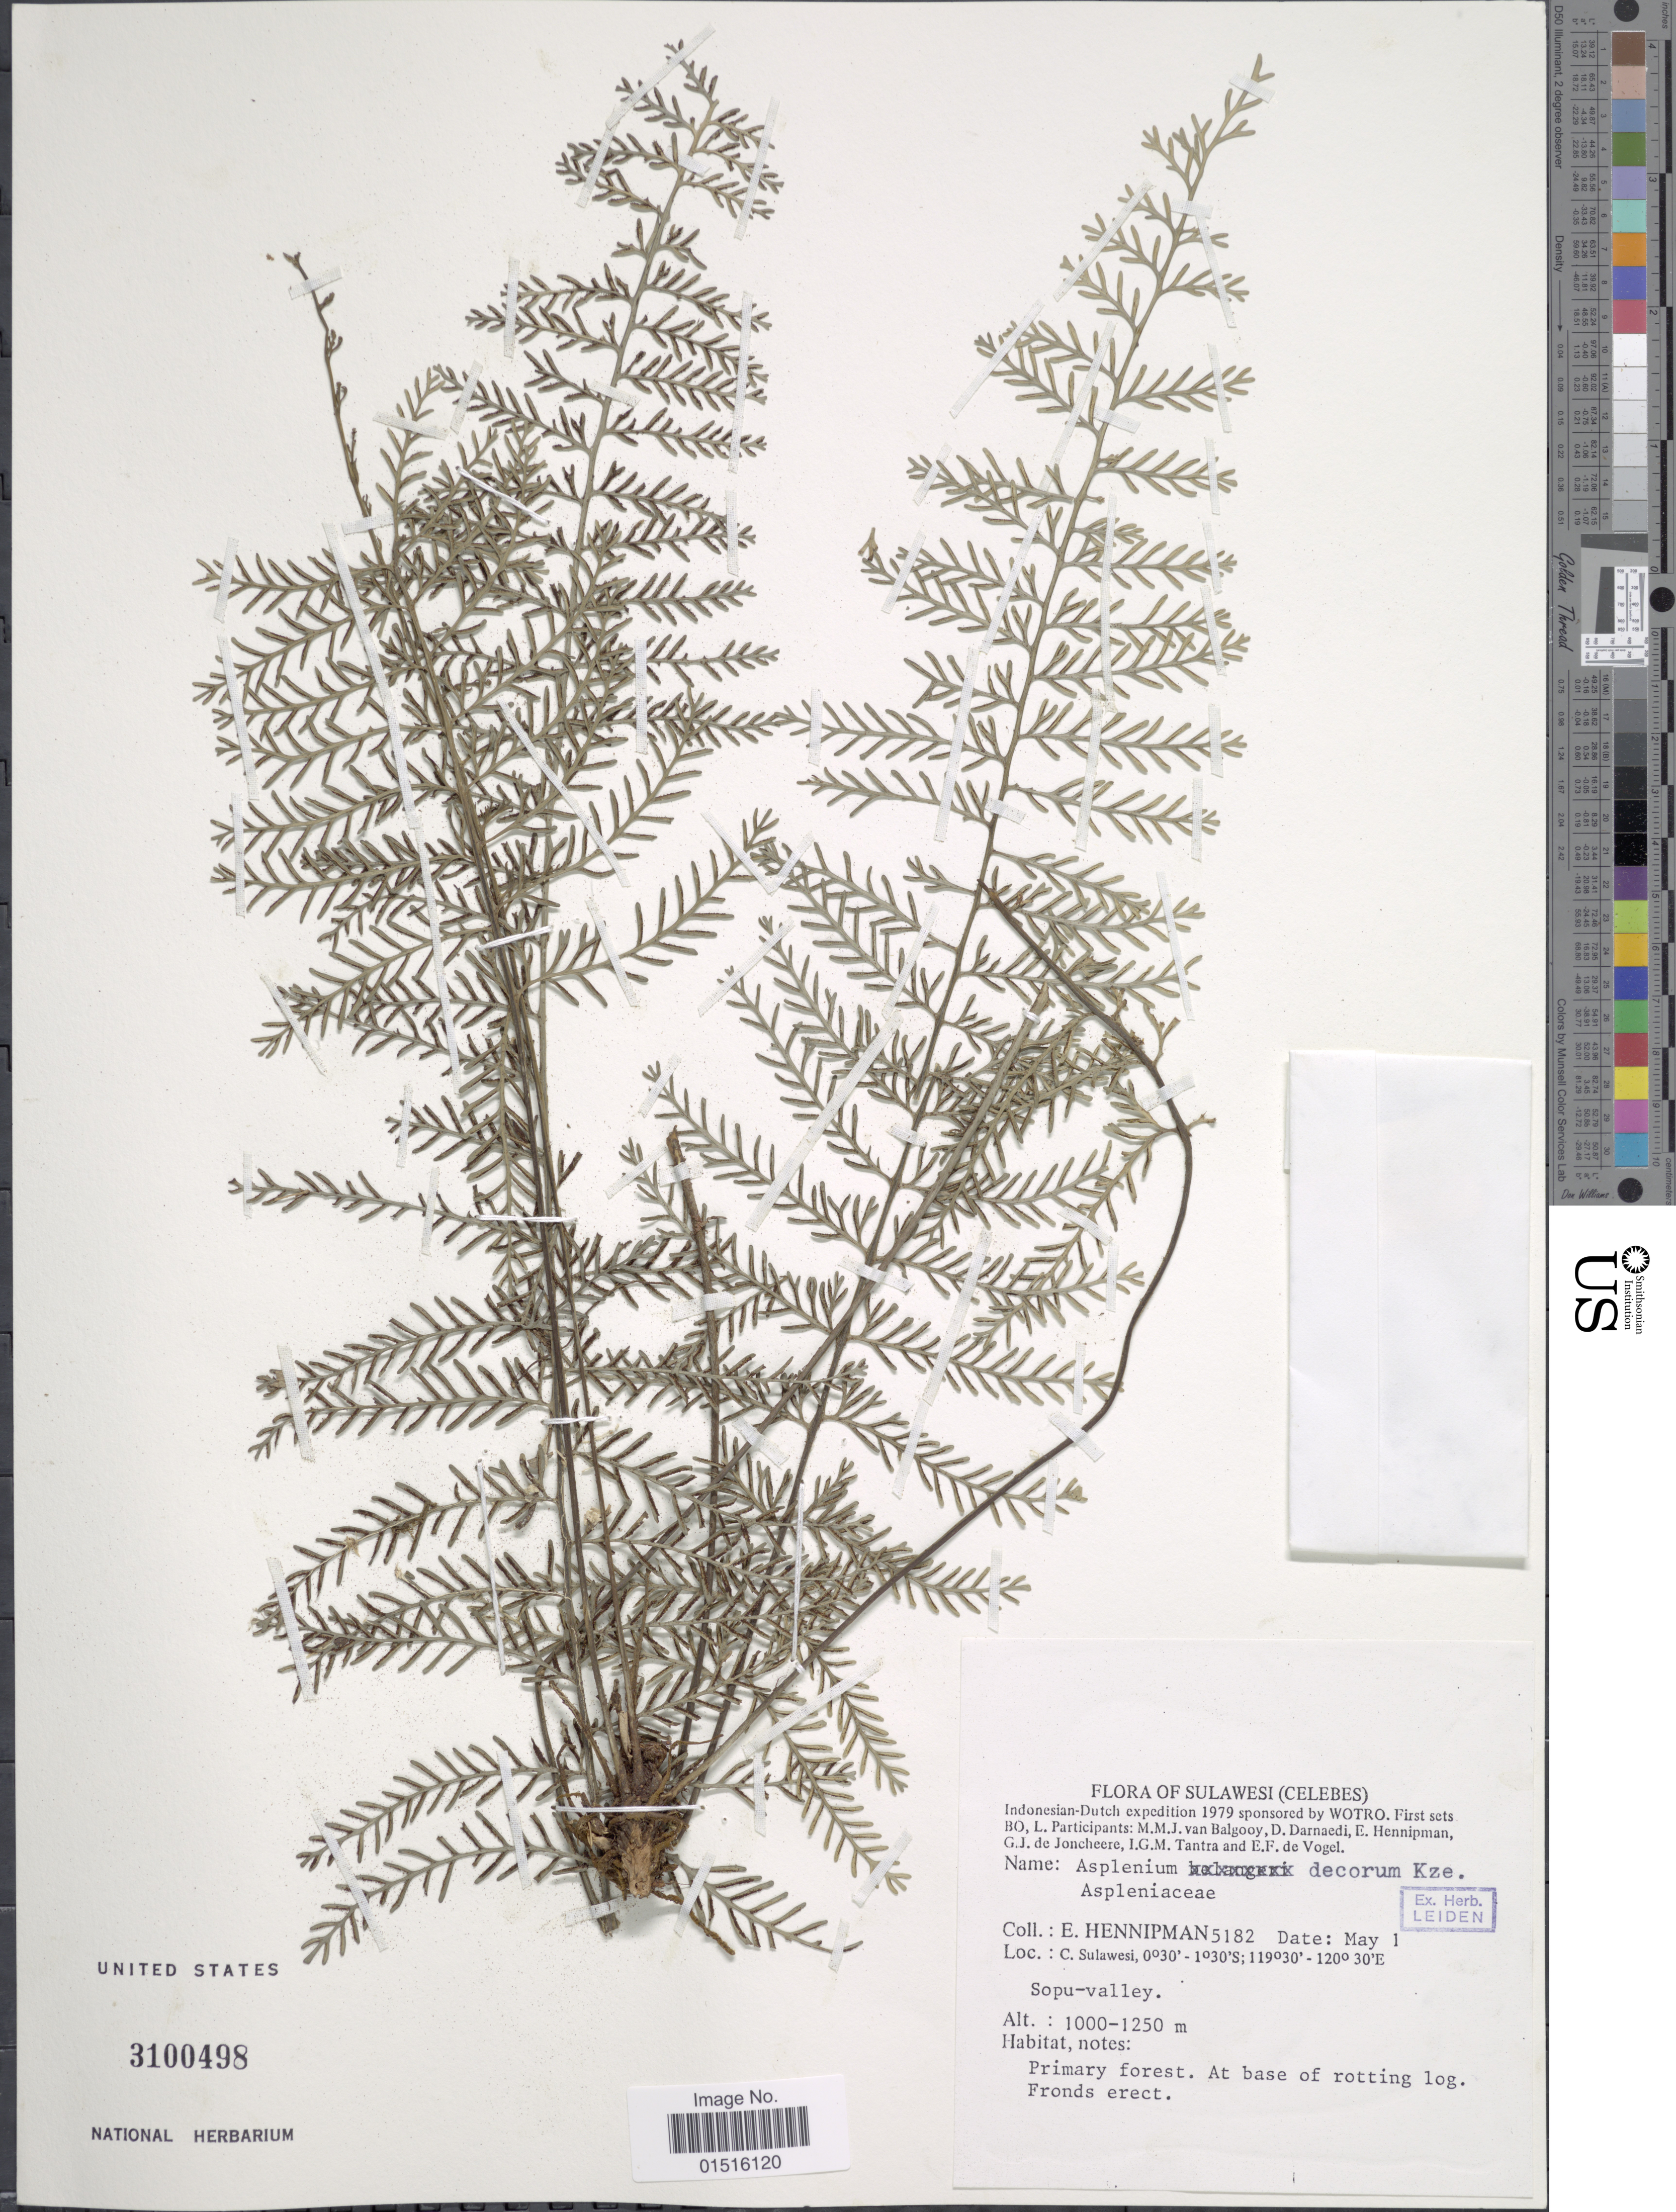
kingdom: Plantae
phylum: Tracheophyta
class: Polypodiopsida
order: Polypodiales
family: Aspleniaceae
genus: Asplenium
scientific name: Asplenium belangeri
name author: Bory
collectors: E. Hennipman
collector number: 5182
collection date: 1979-05-01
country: Indonesia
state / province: Sulawesi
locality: C. Sulawesi, Sopu- valley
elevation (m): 1000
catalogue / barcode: US 3100498